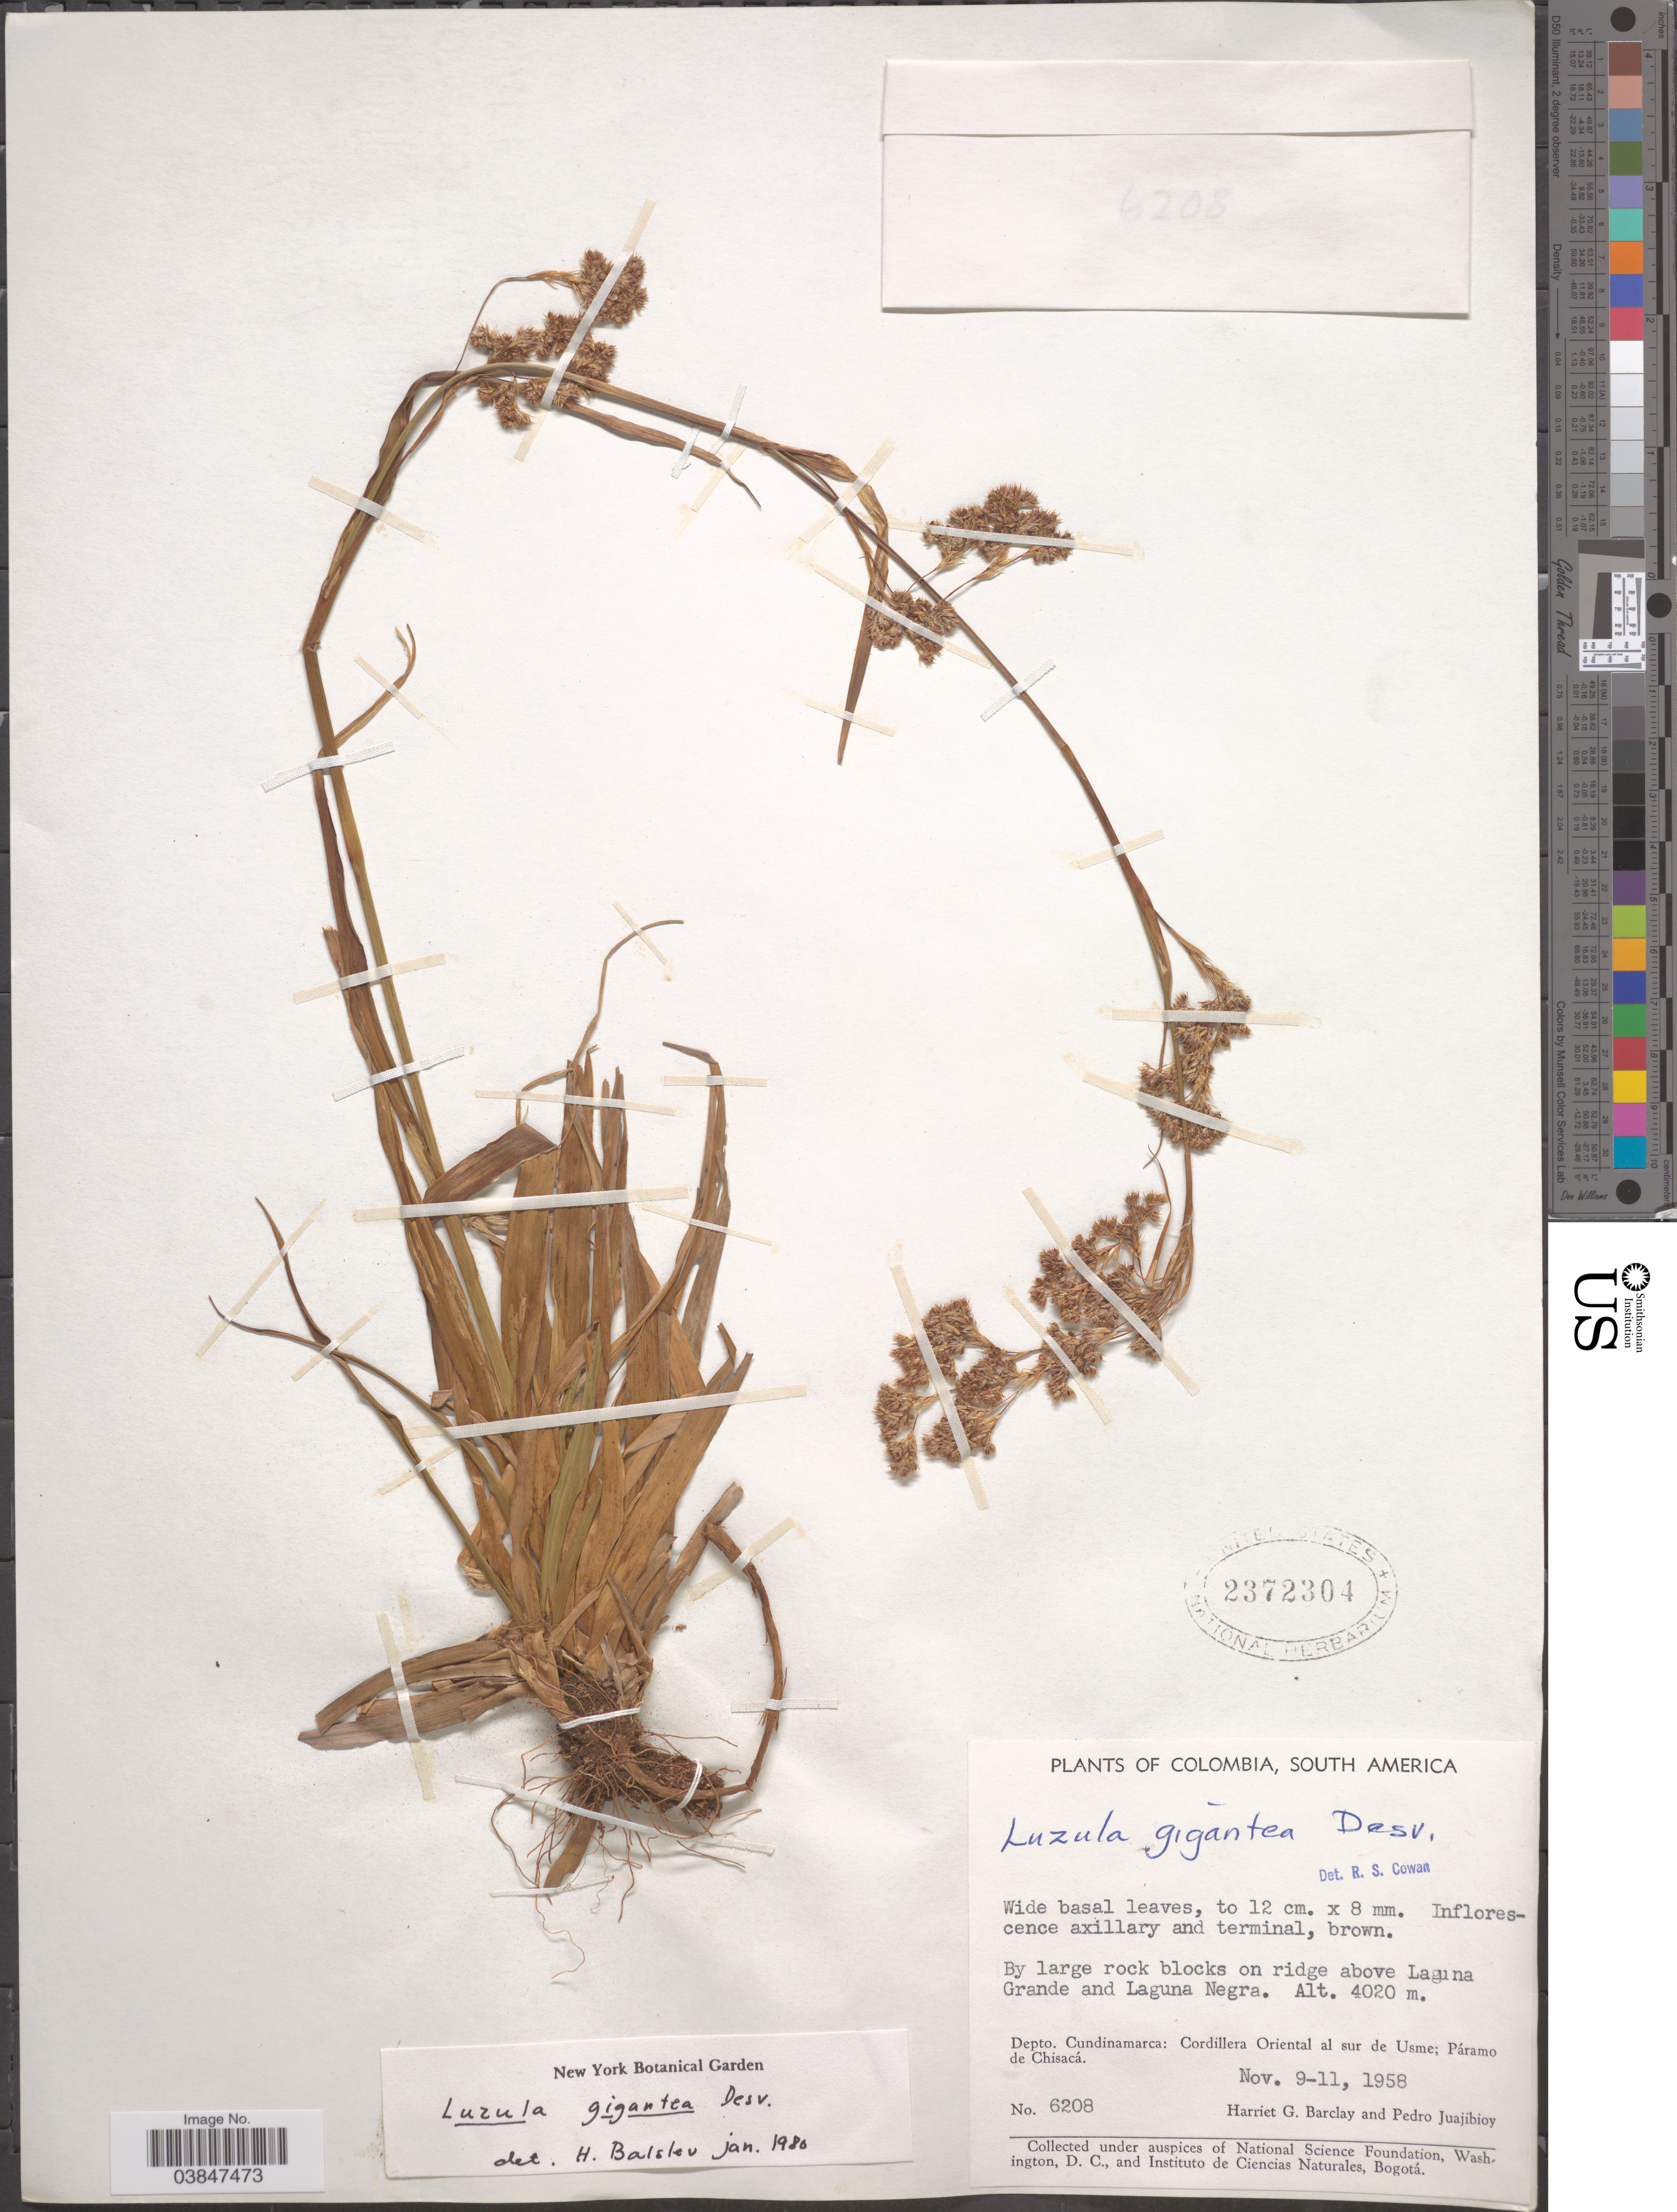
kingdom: Plantae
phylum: Tracheophyta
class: Liliopsida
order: Poales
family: Juncaceae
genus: Luzula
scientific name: Luzula gigantea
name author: Desv.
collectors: H. G. Barclay & P. Juajibioy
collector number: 6208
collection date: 1958-11-09/1958-11-11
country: Colombia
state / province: Cundinamarca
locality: On ridge above Laguna Grande and Laguna Negra. Depto. Cundinamarca: Cordillera Oriental al sur de Usme; Páramo de Chisacá.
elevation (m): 4020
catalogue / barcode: US 2372304